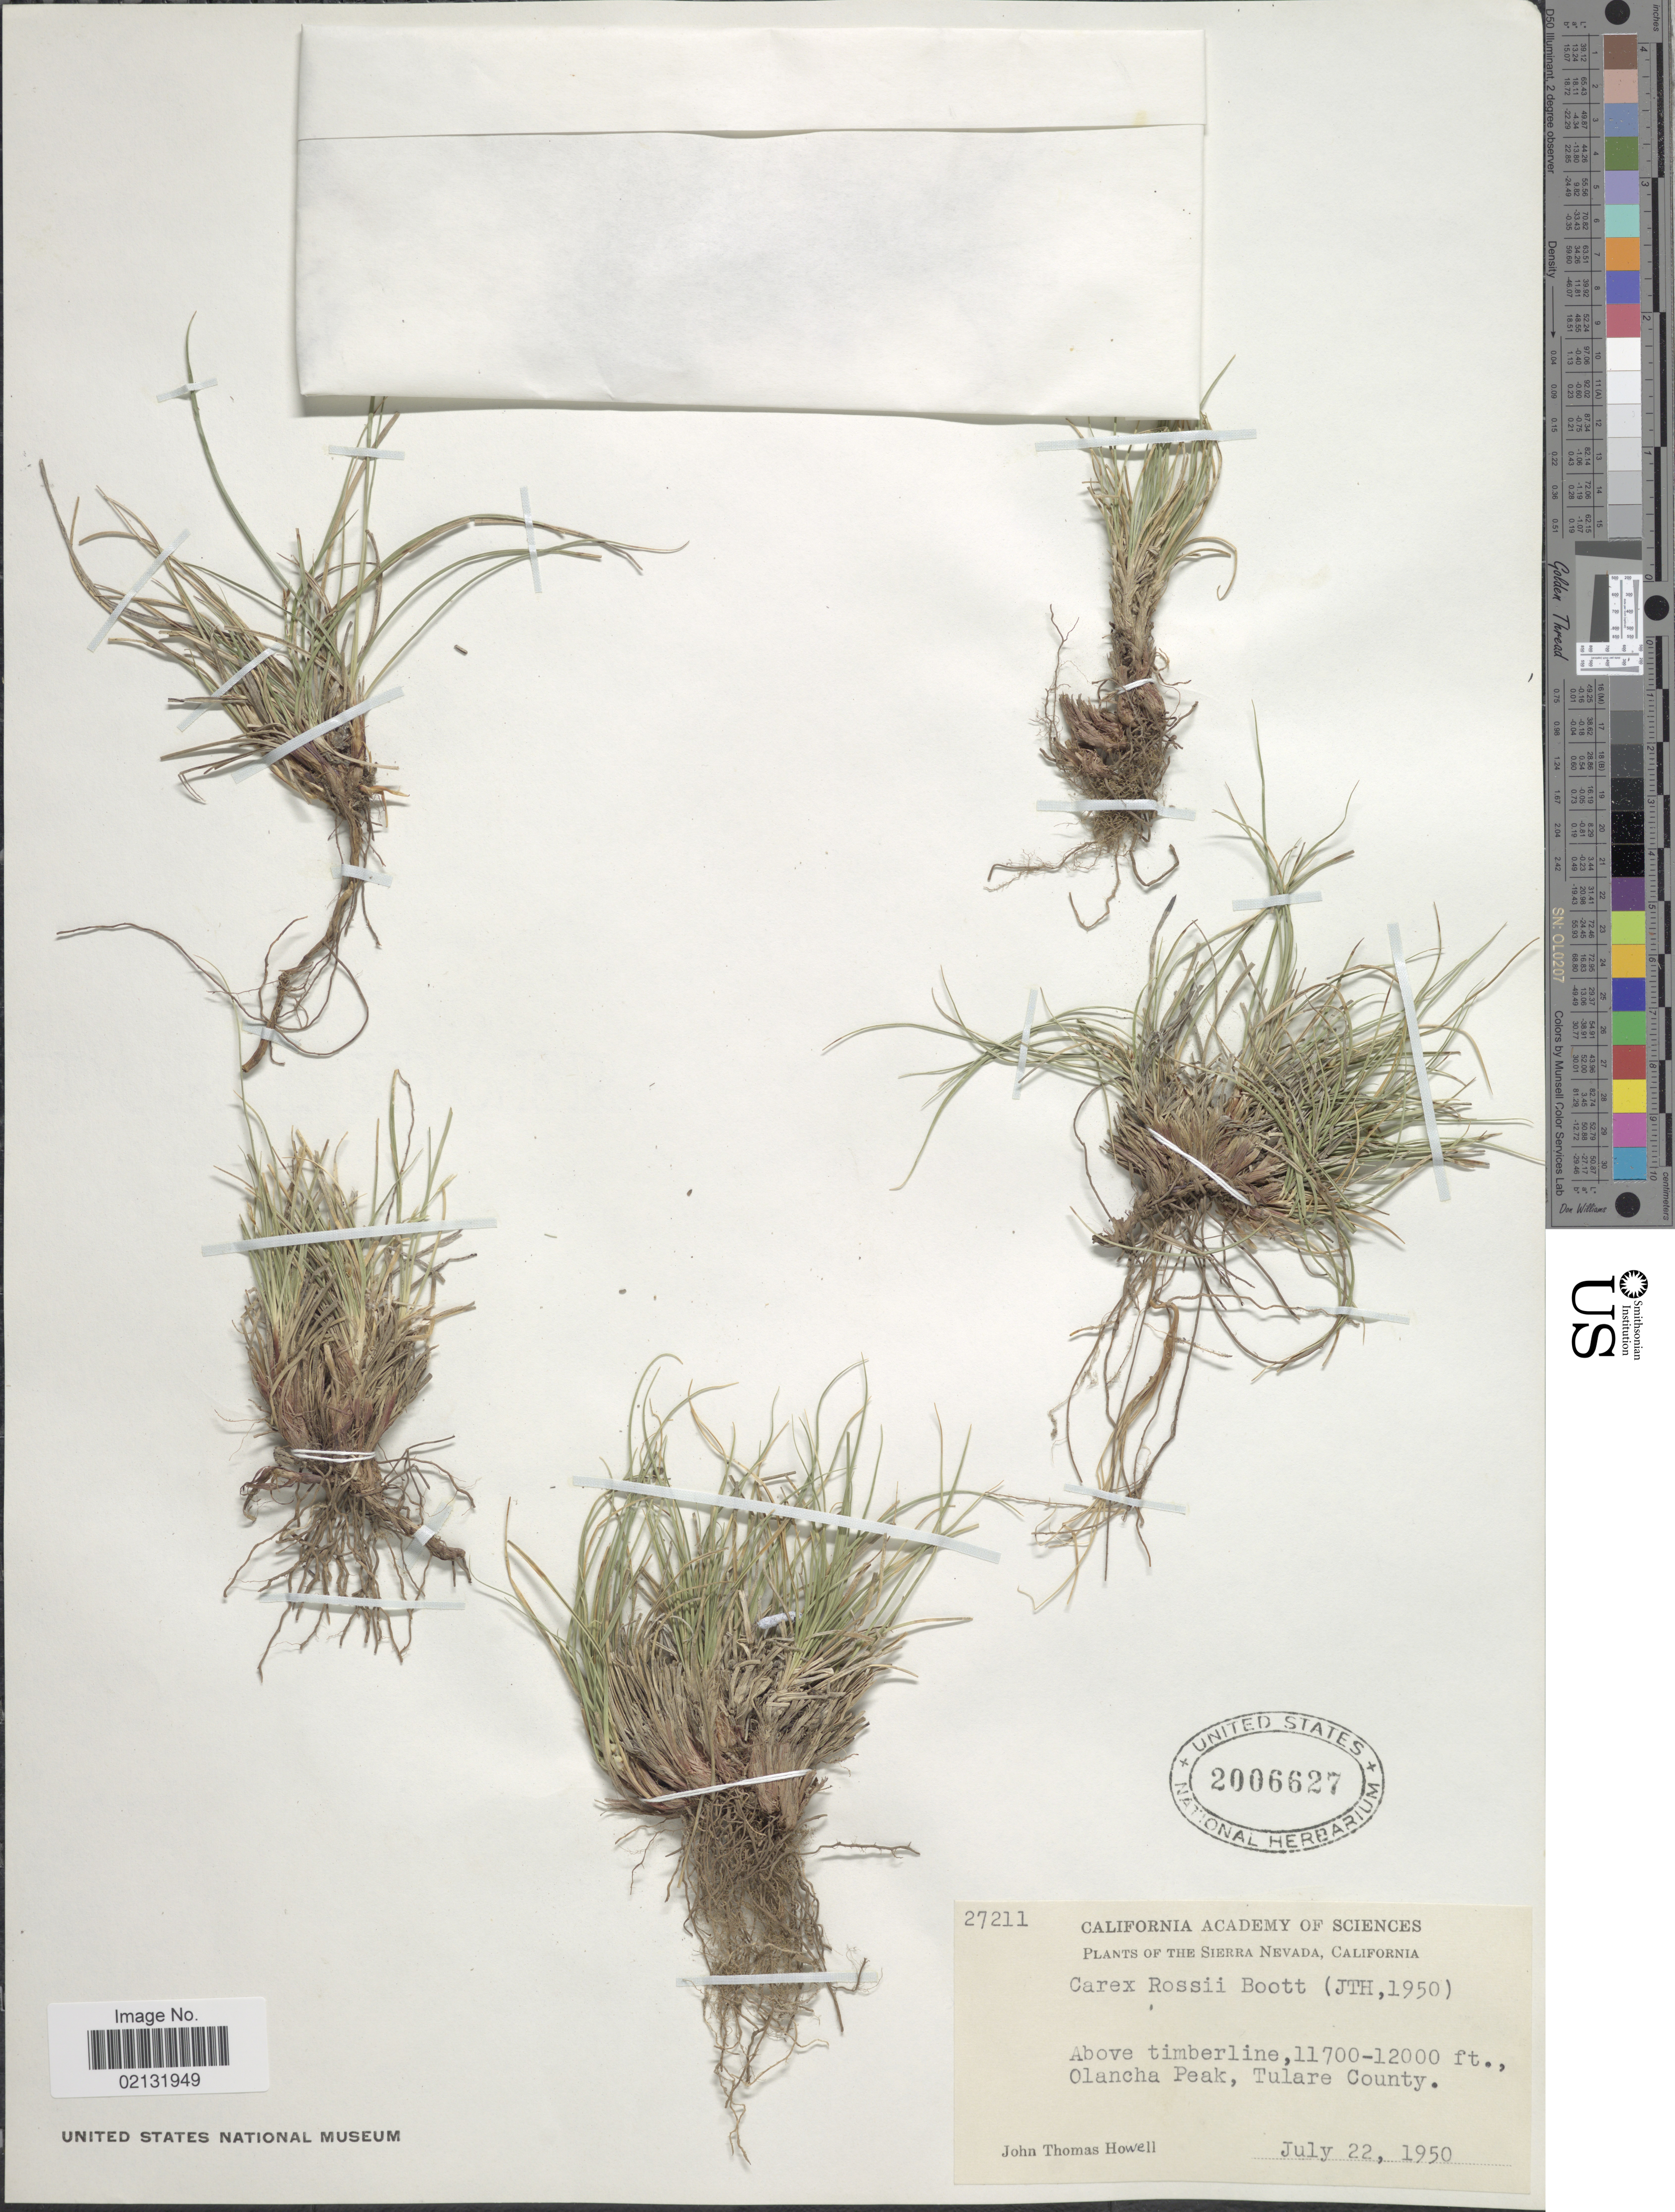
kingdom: Plantae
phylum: Tracheophyta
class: Liliopsida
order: Poales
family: Cyperaceae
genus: Carex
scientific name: Carex rossii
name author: Boott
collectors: J. T. Howell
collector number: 27211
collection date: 1950-07-22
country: United States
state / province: California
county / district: Tulare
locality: Sierra Nevada, California. Above timberline, Olancha Peak, Tulare County.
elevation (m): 3566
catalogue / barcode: US 2006627